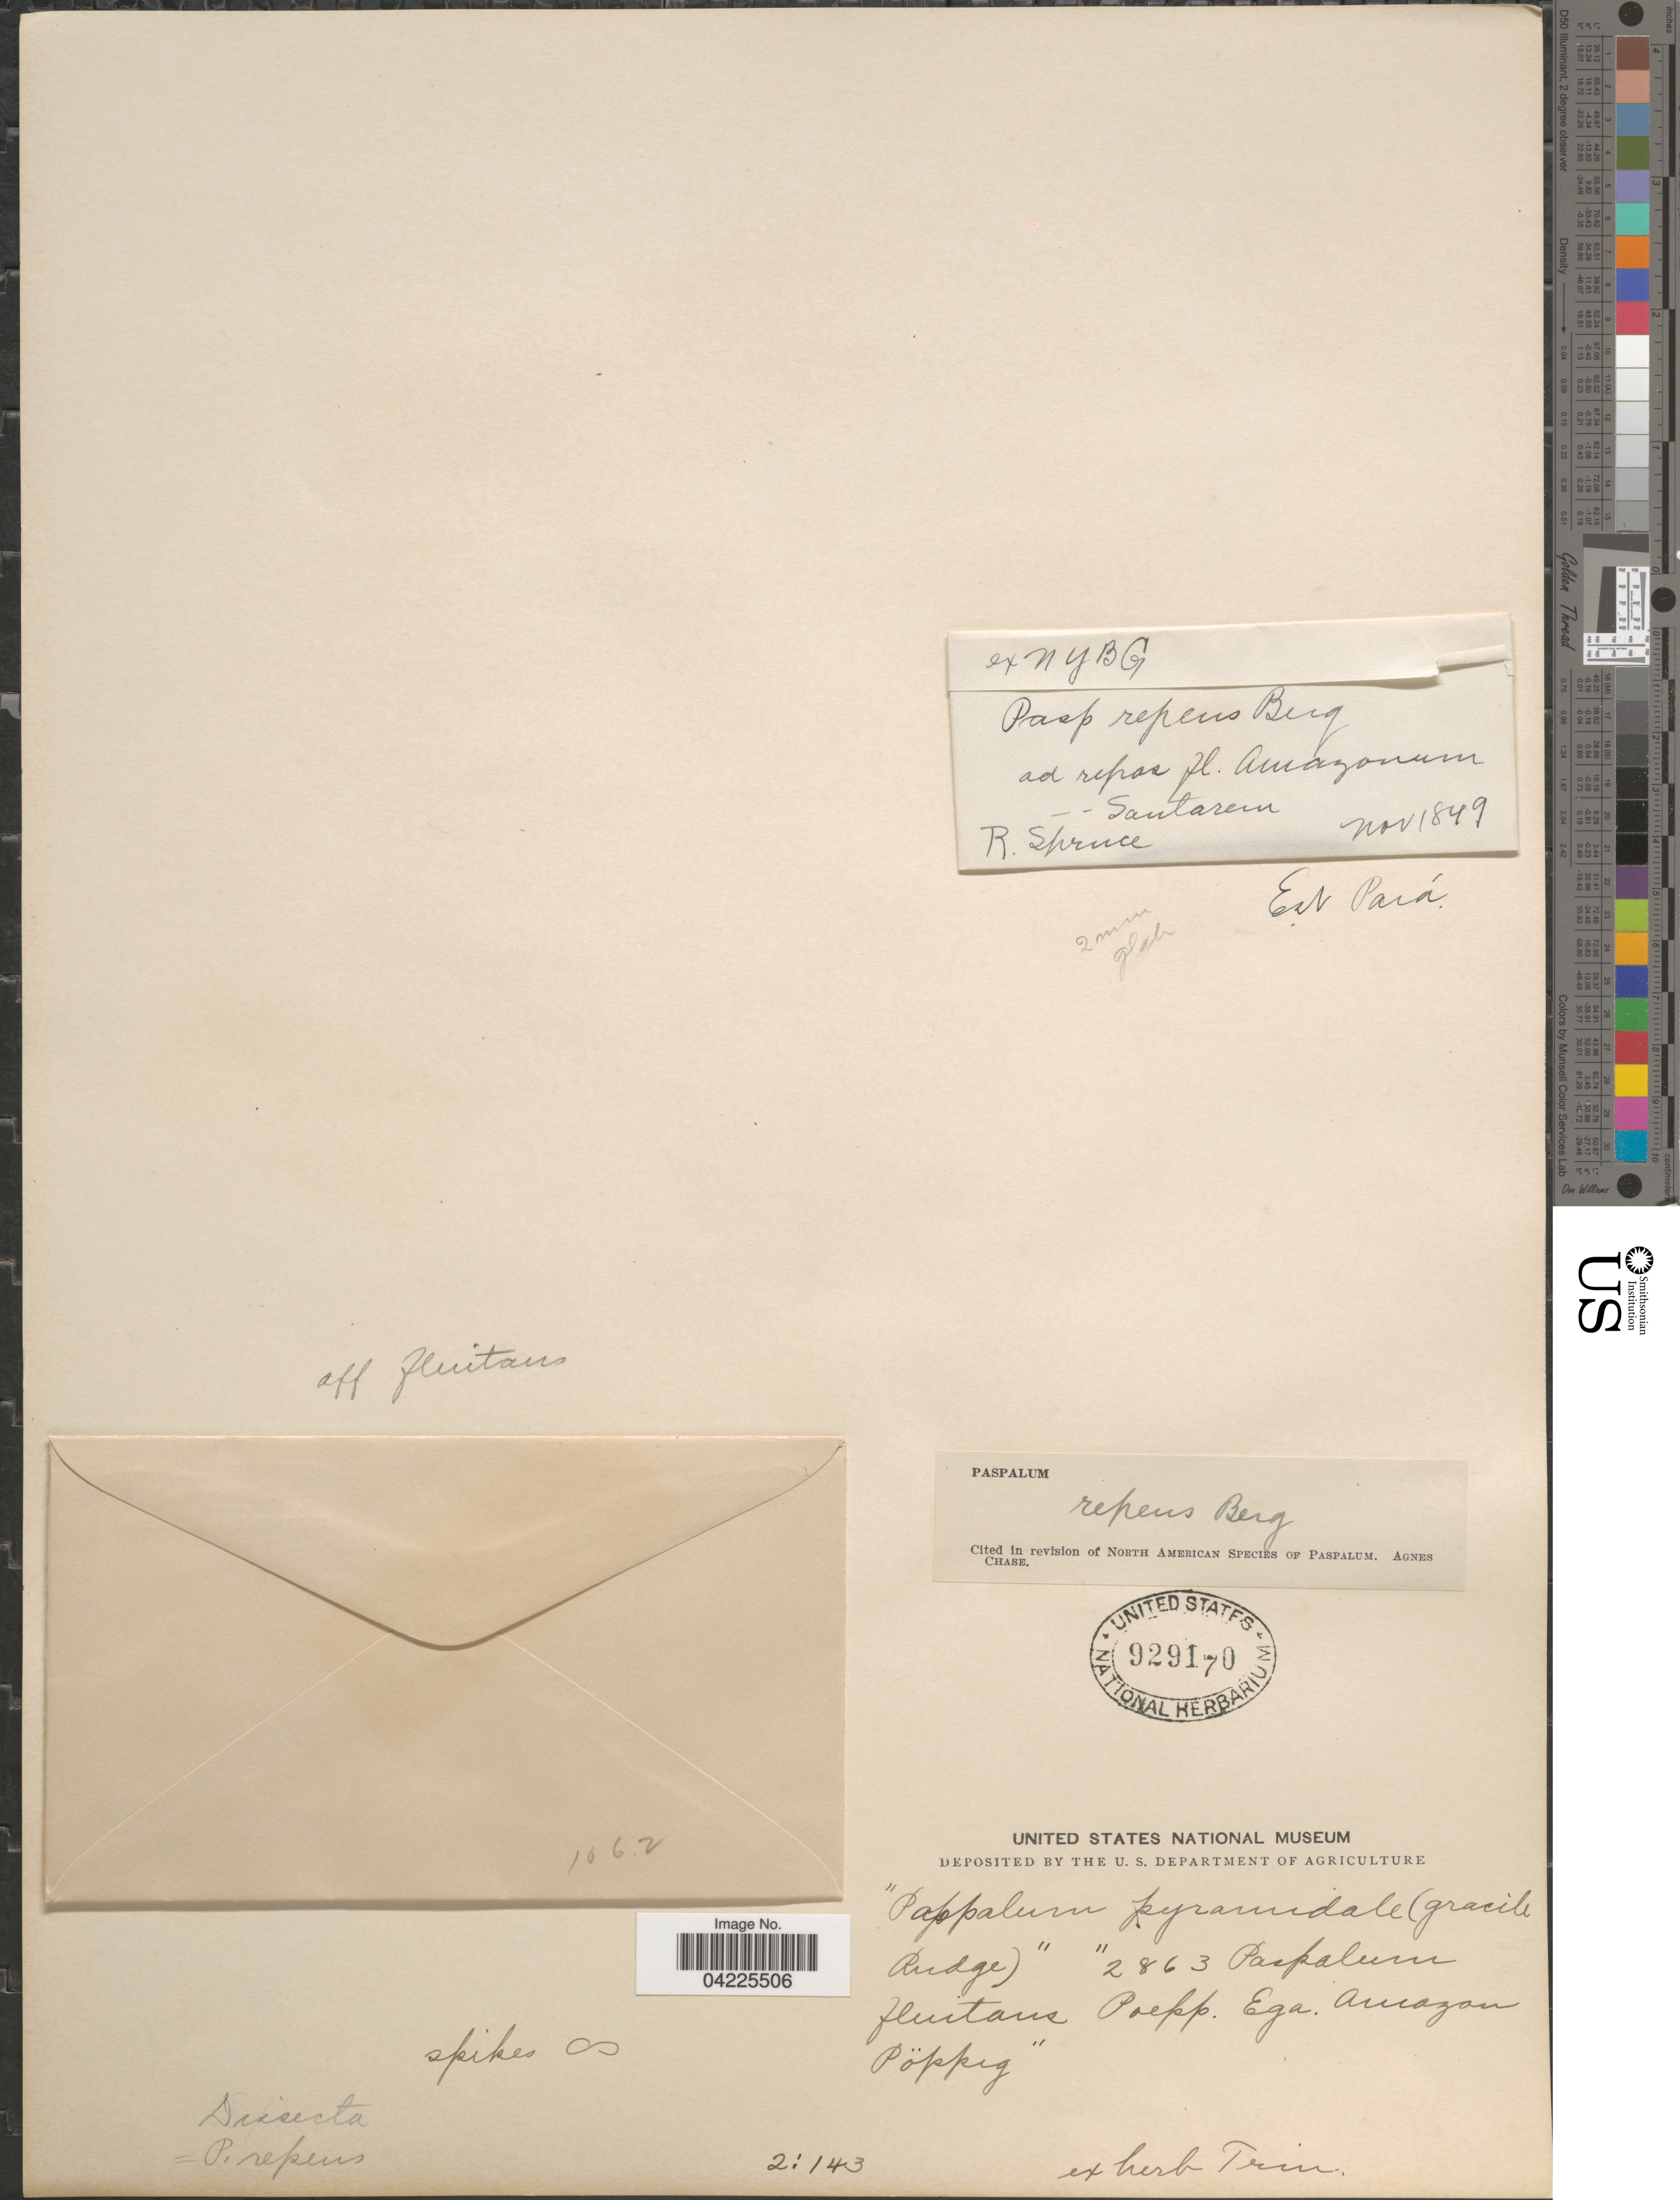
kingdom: Plantae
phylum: Tracheophyta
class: Liliopsida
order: Poales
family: Poaceae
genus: Paspalum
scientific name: Paspalum repens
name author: P.J. Bergius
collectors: -. Poppig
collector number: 2863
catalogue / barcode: US 929170-2